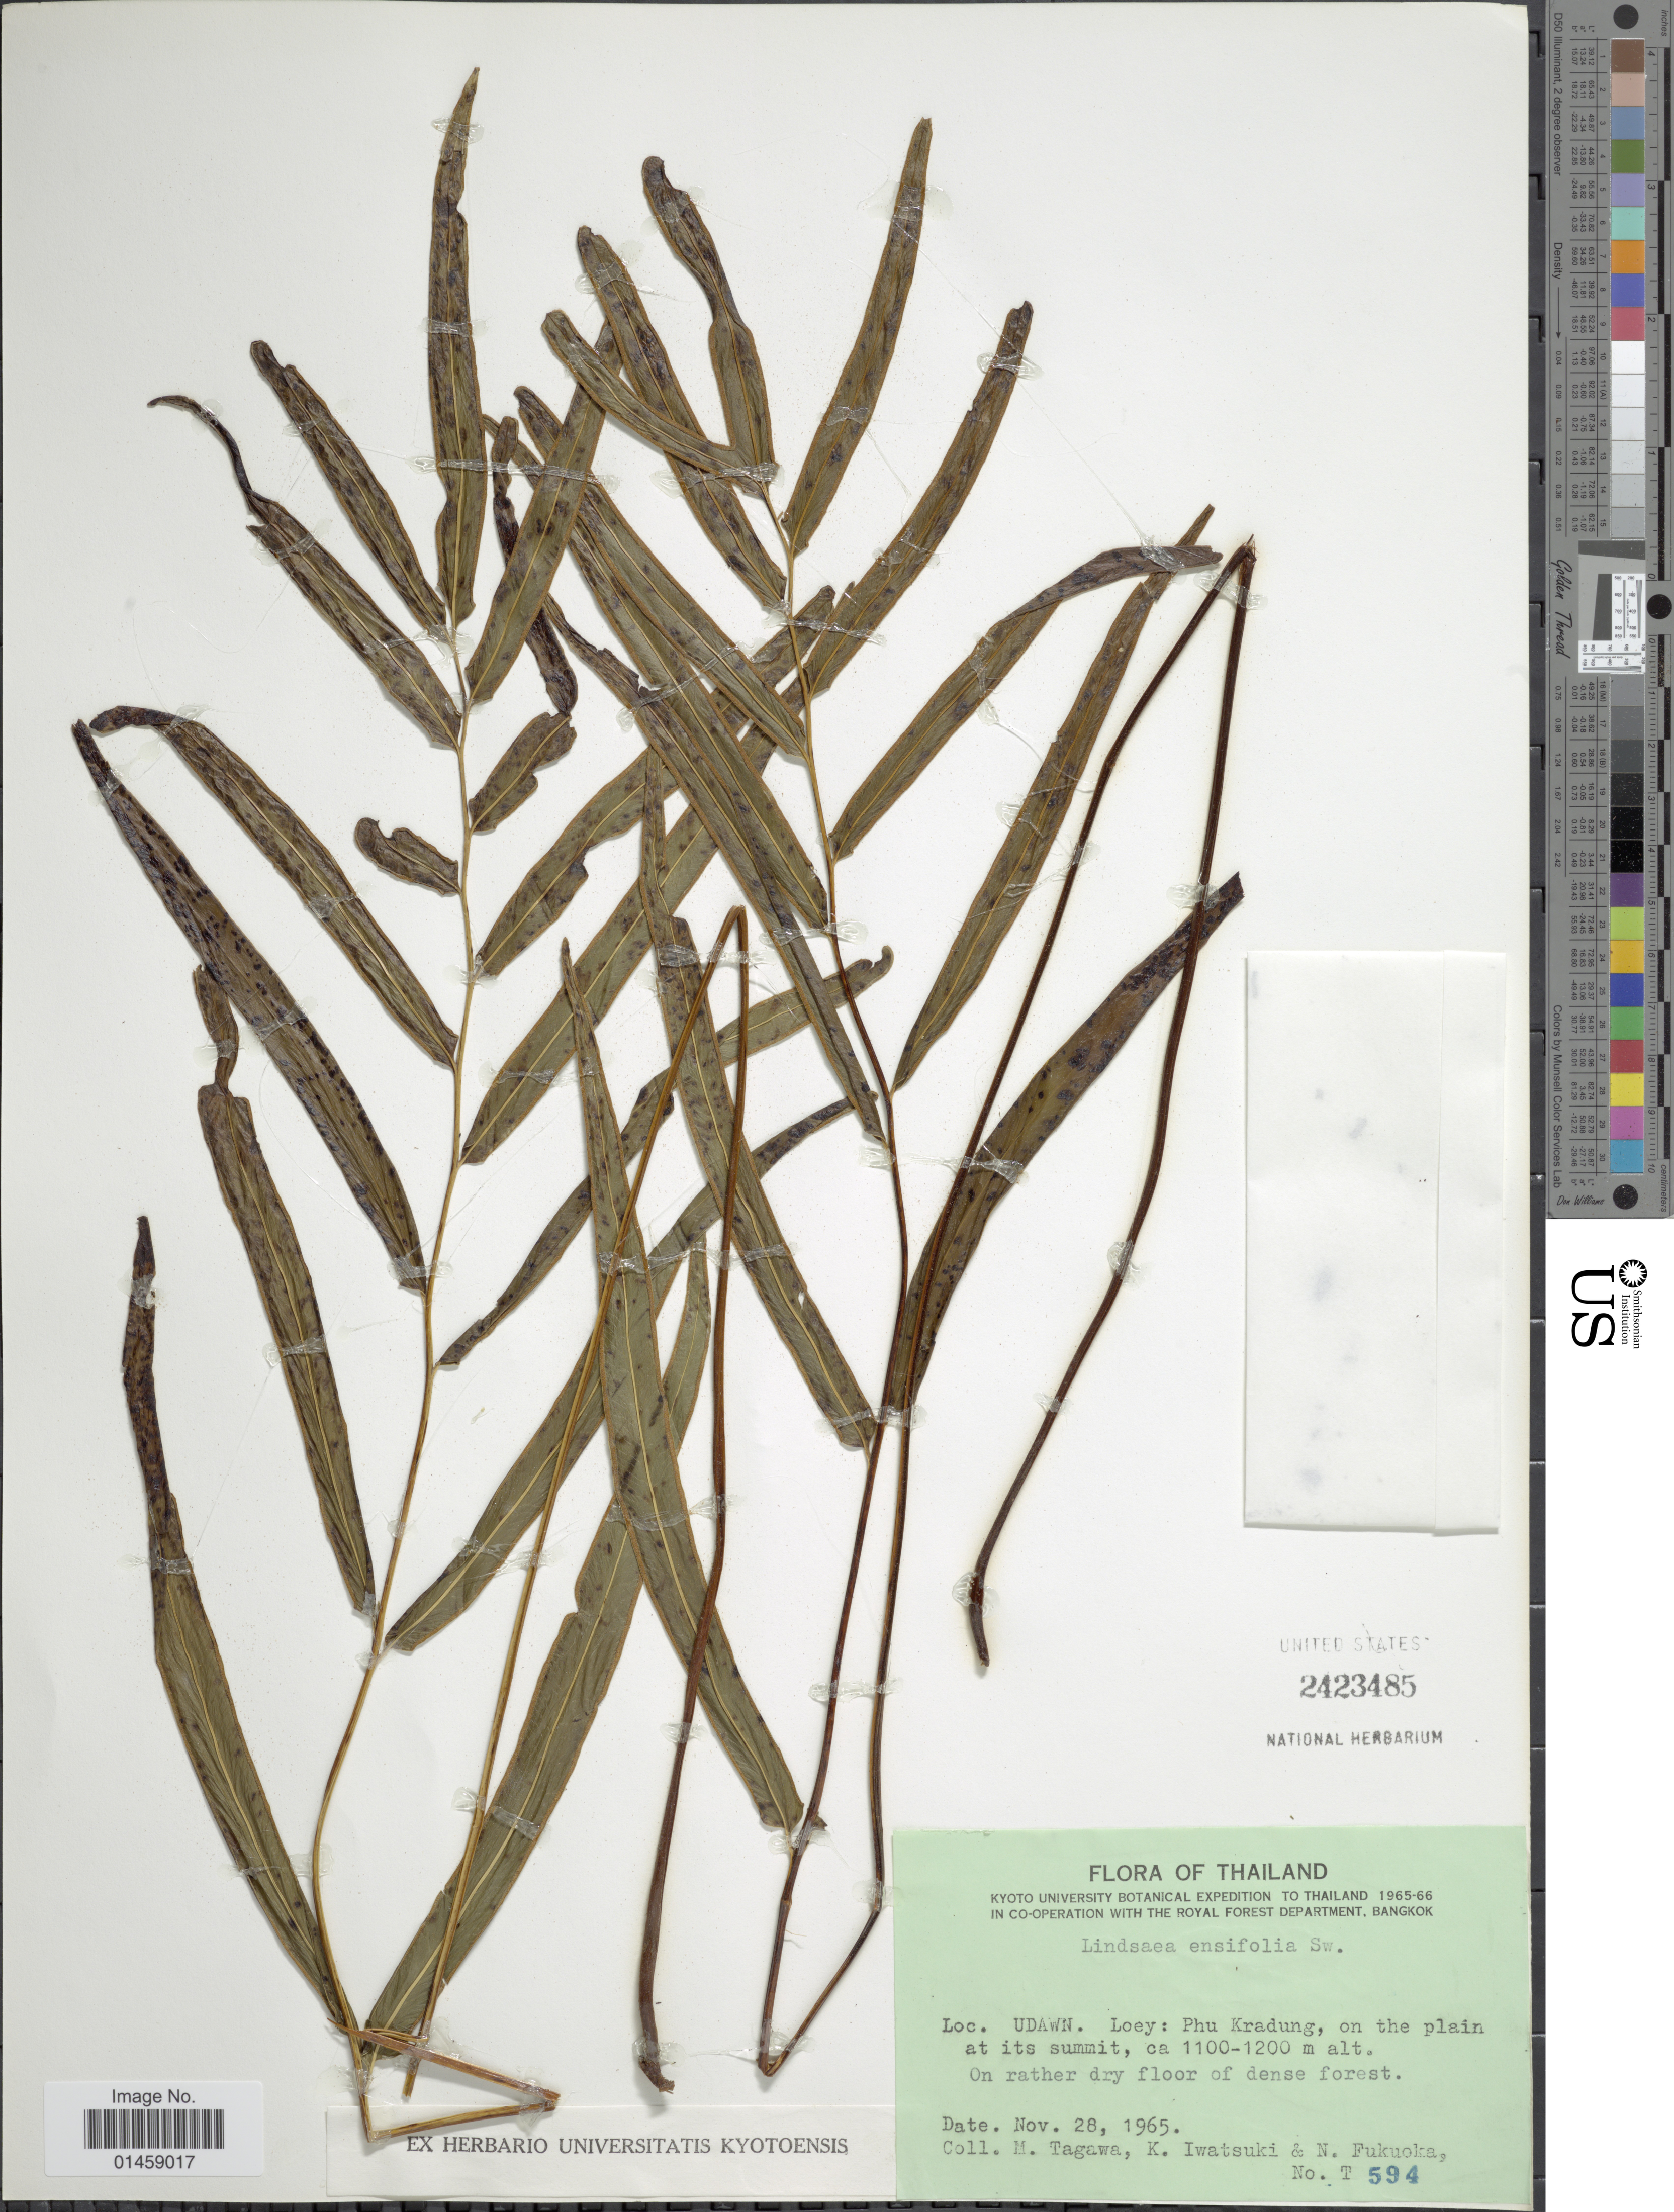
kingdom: Plantae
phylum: Tracheophyta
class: Polypodiopsida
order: Polypodiales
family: Lindsaeaceae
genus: Lindsaea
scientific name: Lindsaea ensifolia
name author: Sw.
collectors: M. Tagawa, K. Iwatsuki & N. Fukuoka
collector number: T 594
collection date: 1965-11-28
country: Thailand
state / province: Loei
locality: Udawn, Loey : Phu Kradung, om the plain at its summit.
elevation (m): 1100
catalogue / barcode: US 2423485